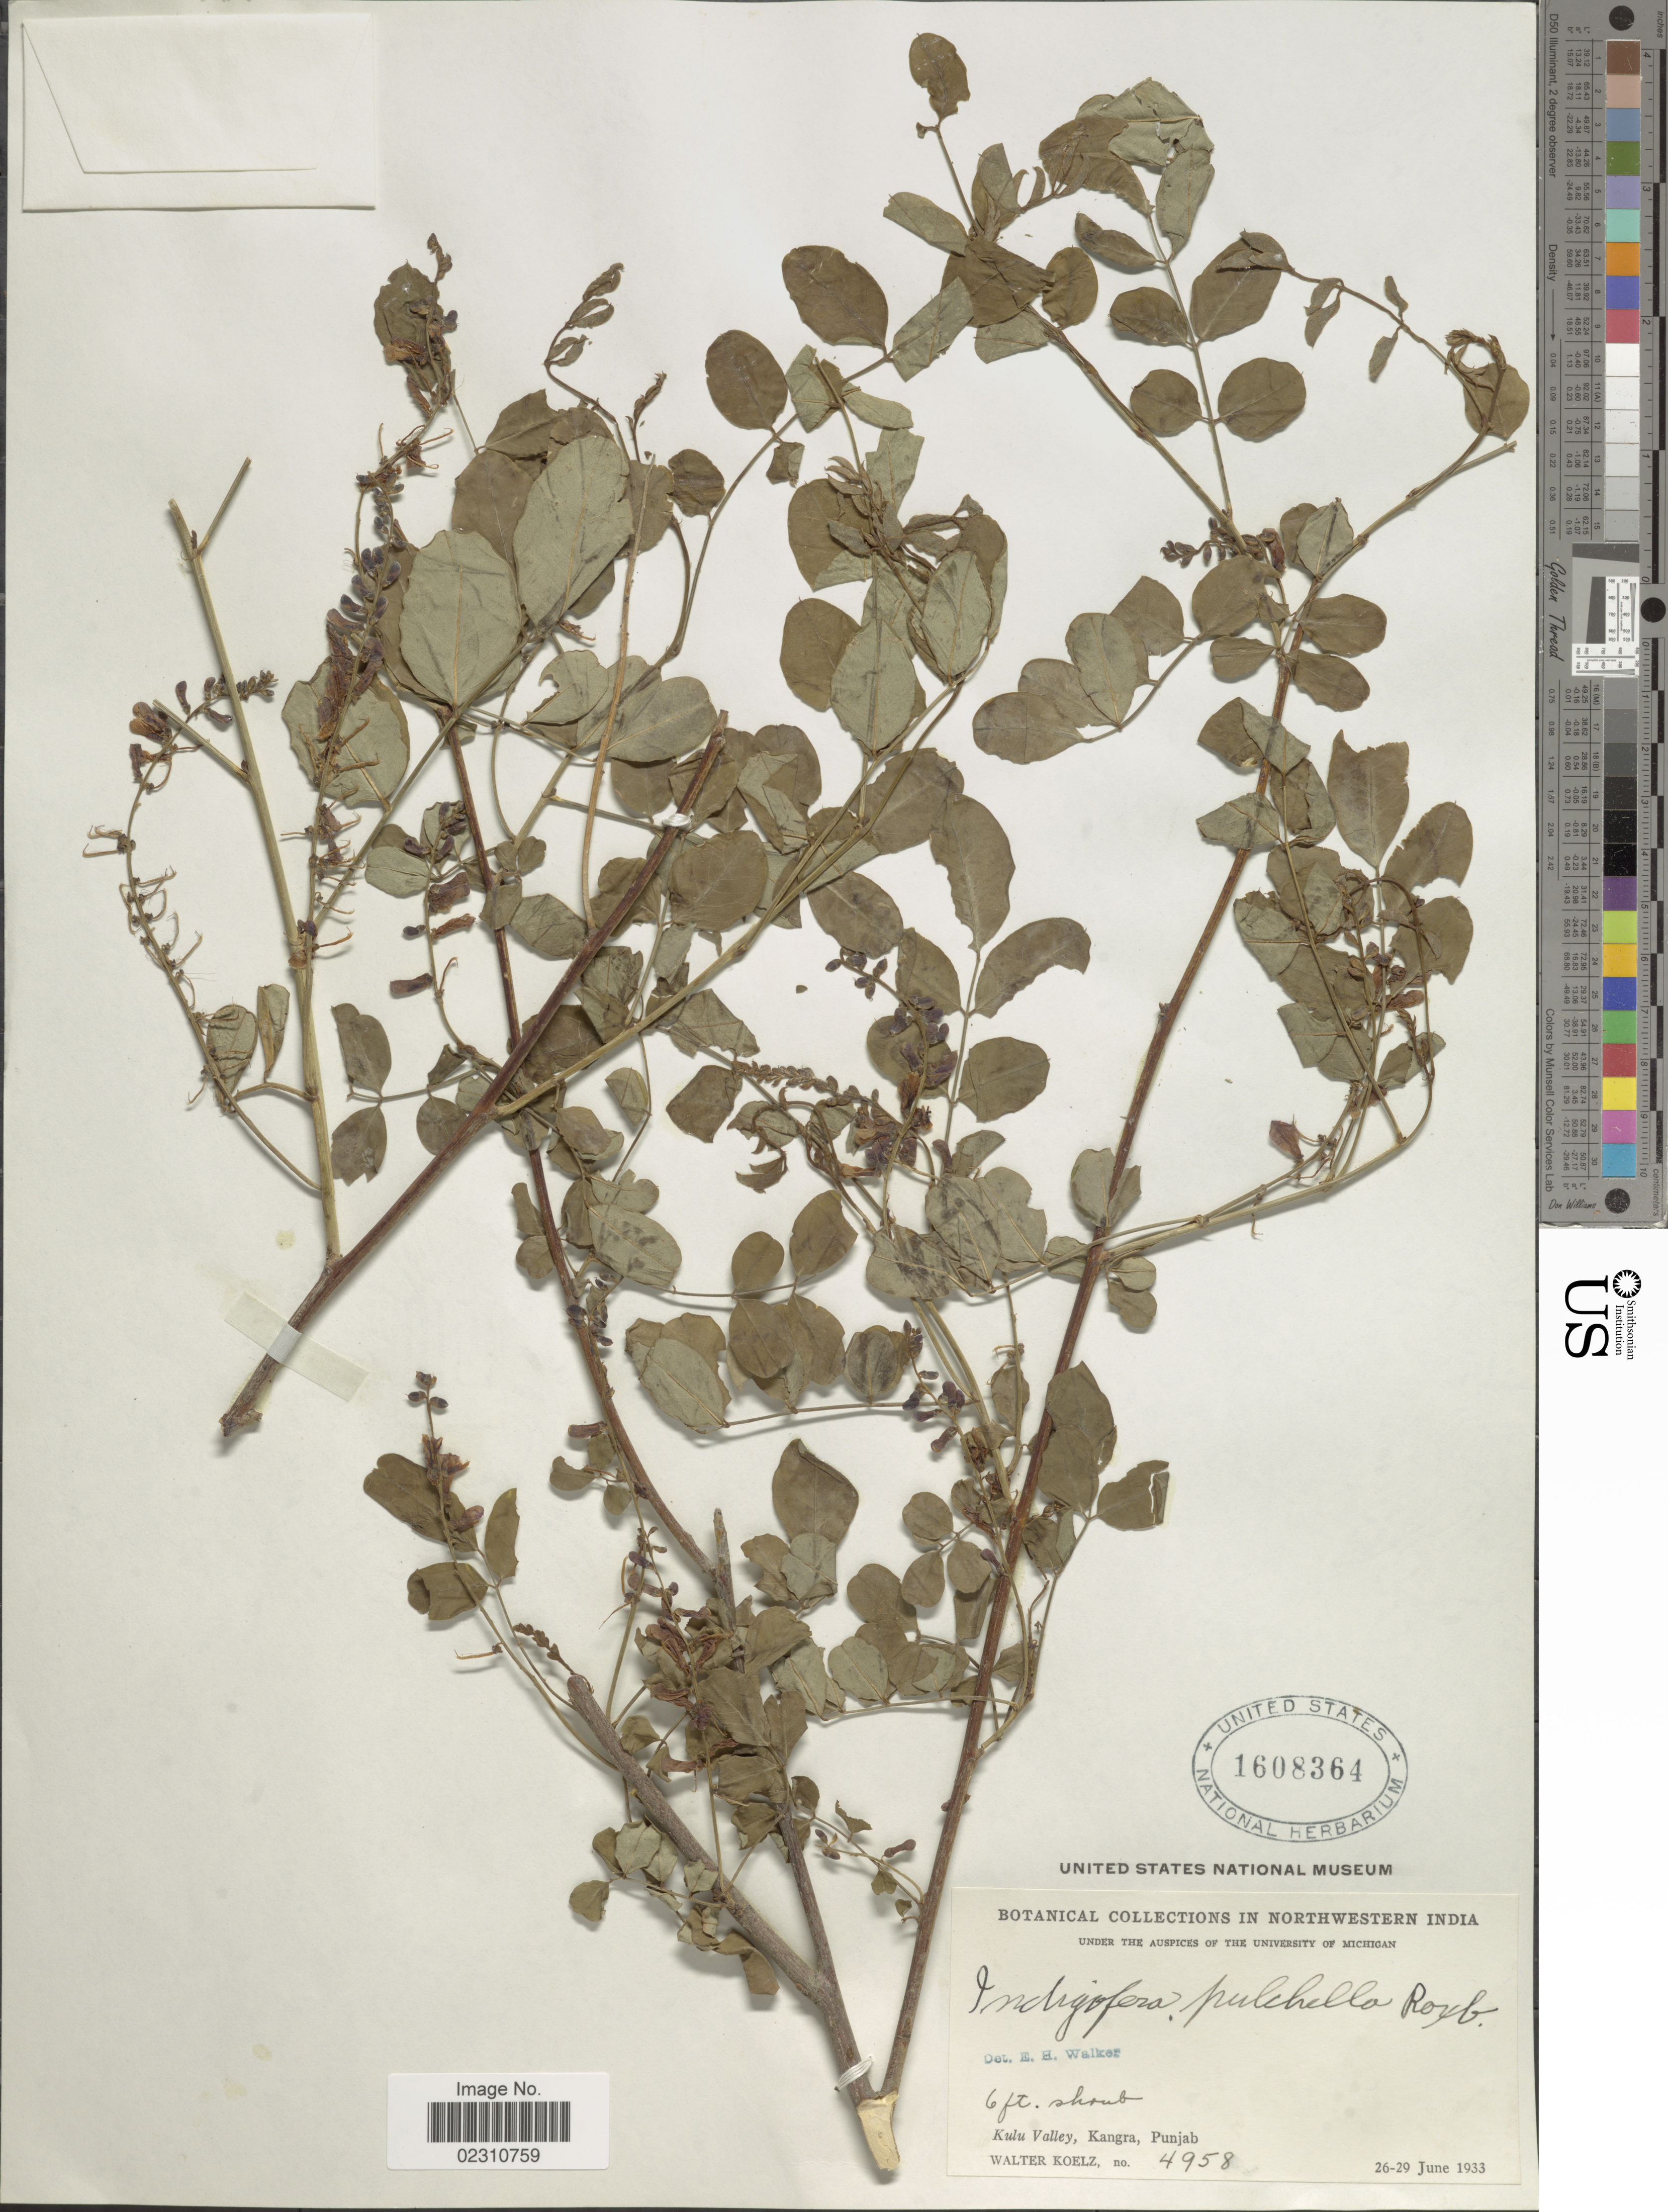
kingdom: Plantae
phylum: Tracheophyta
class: Magnoliopsida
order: Fabales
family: Fabaceae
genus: Indigofera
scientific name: Indigofera cassioides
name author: Röttler ex DC.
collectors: W. N. Koelz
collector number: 4958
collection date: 1933-06-26/1933-06-29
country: India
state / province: Himachal Pradesh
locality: Northwestern India, Kulu Valley, Kangra, Punjab.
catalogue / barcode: US 1608364